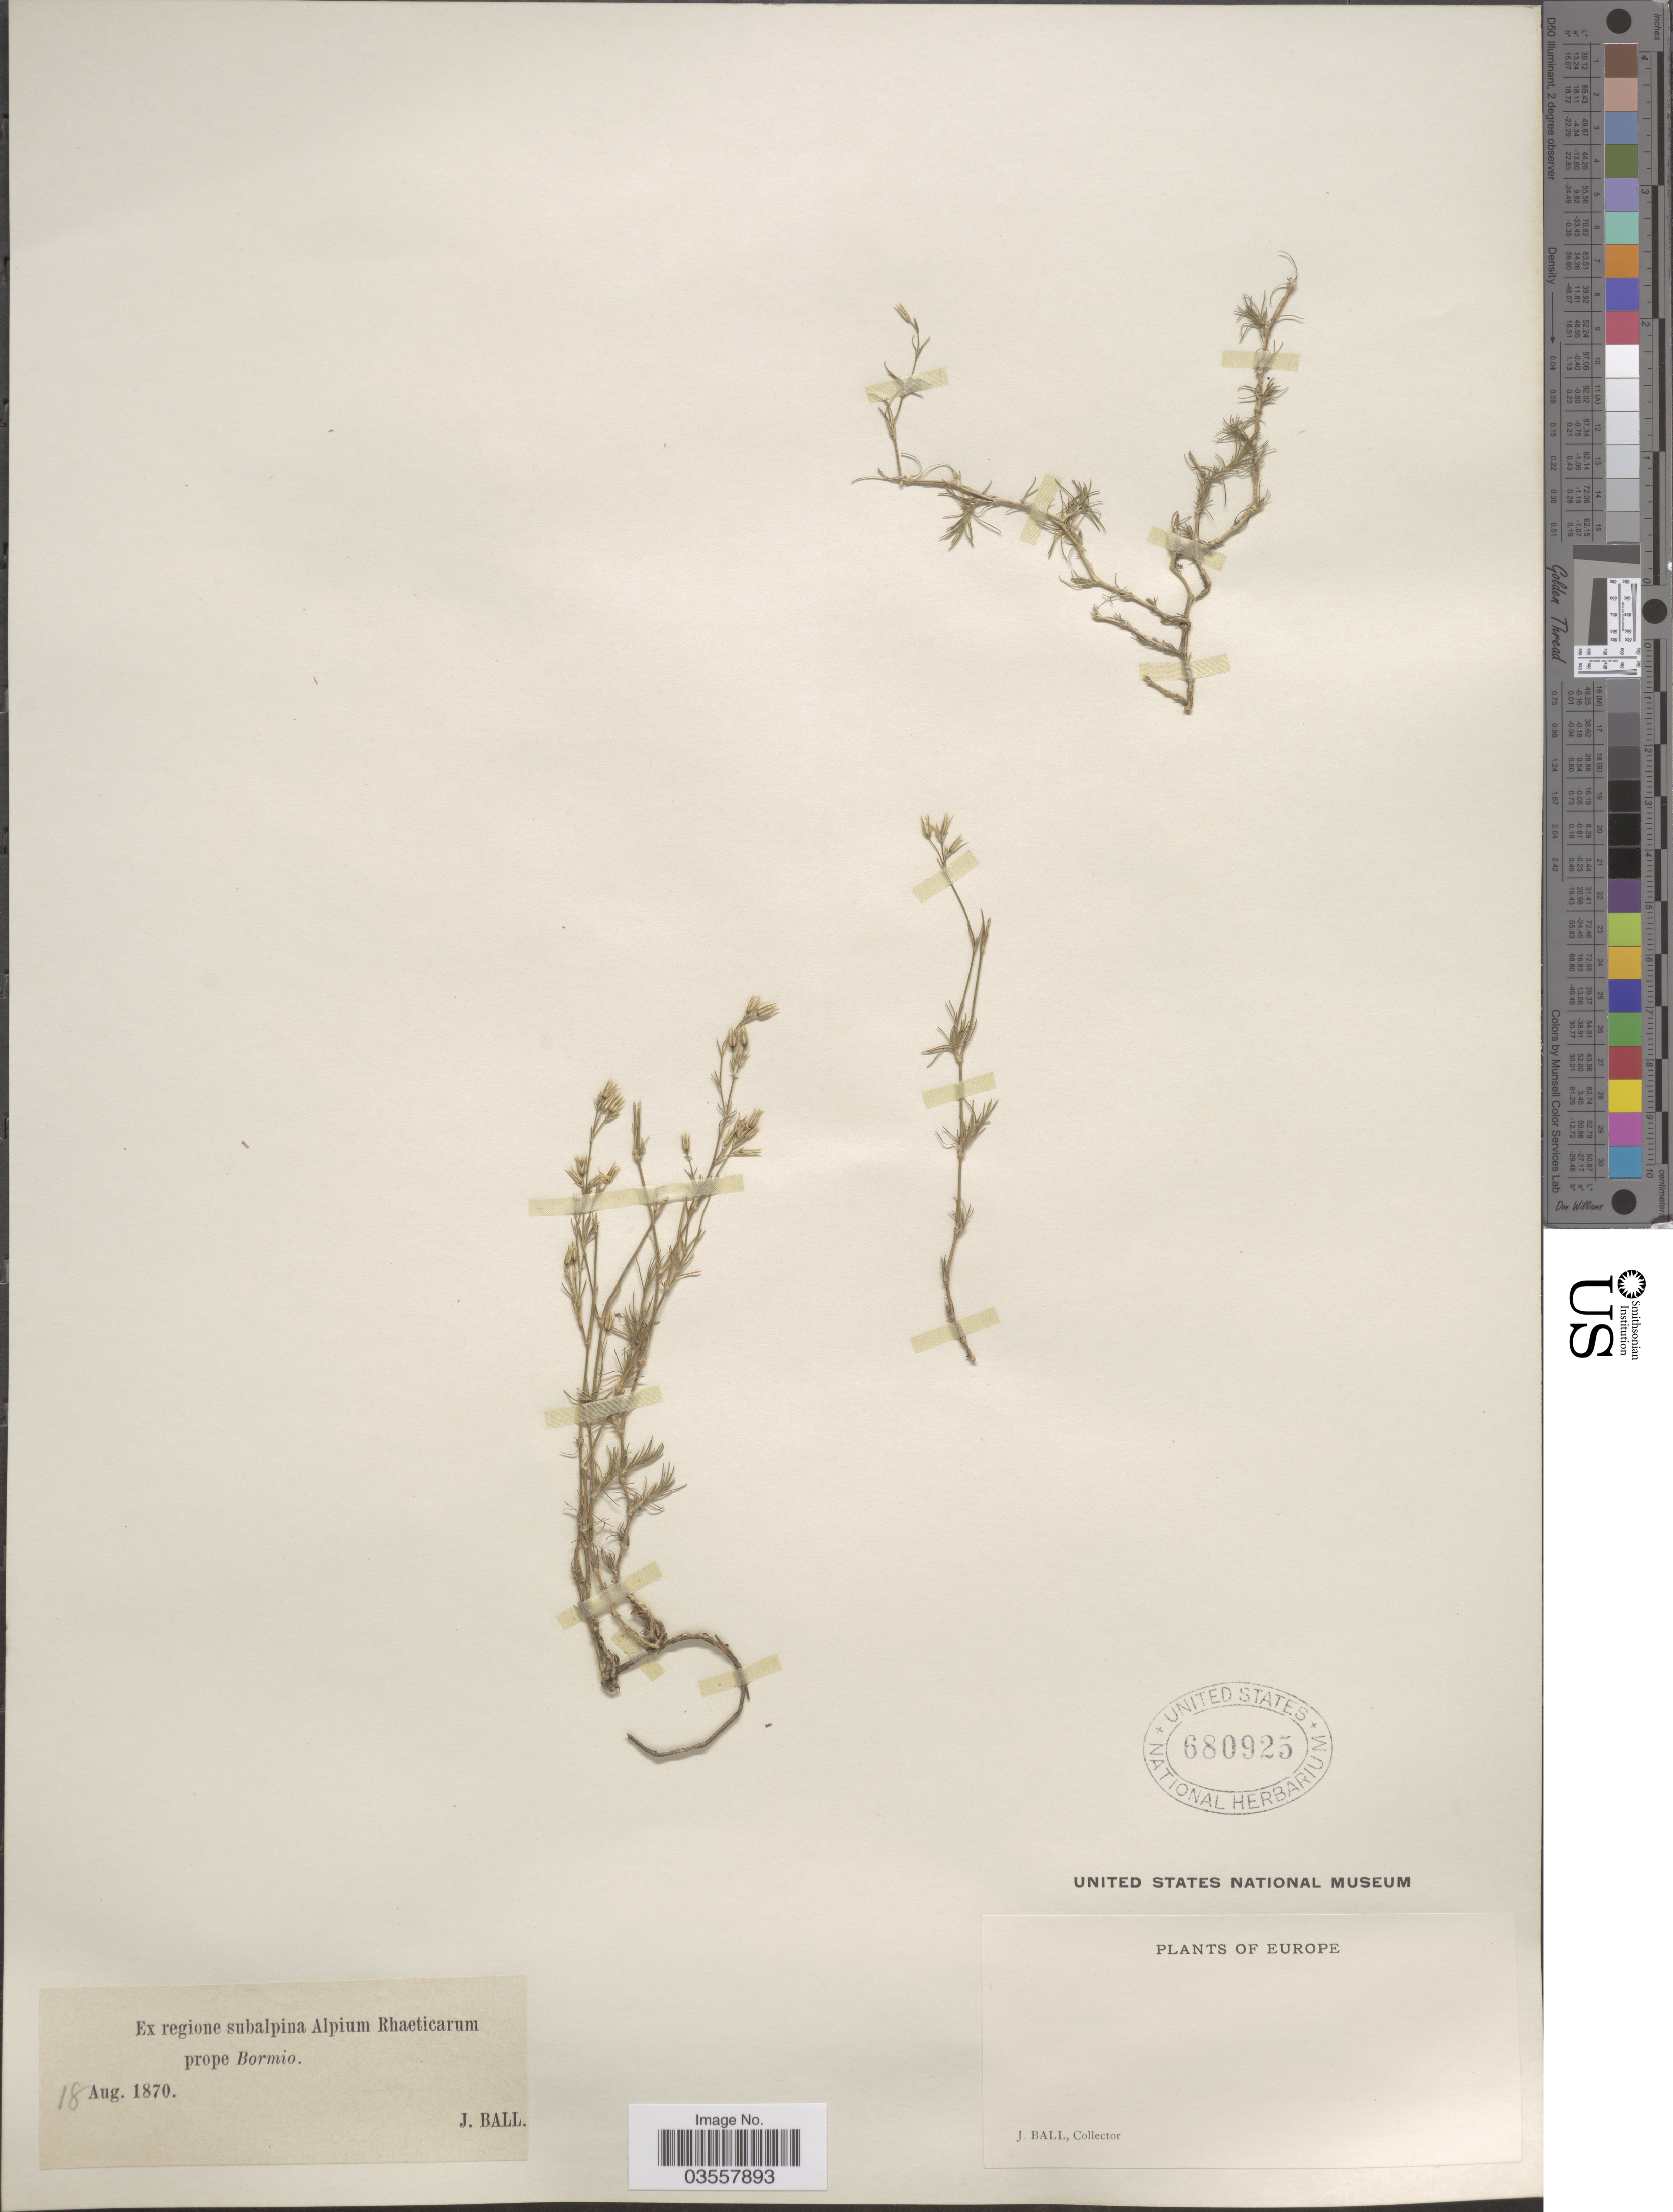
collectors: J. Ball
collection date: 1870-08-18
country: Italy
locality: Ex regione subalpina Alpium Rhaeticarum prope Bormio. Europe.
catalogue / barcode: US 680925